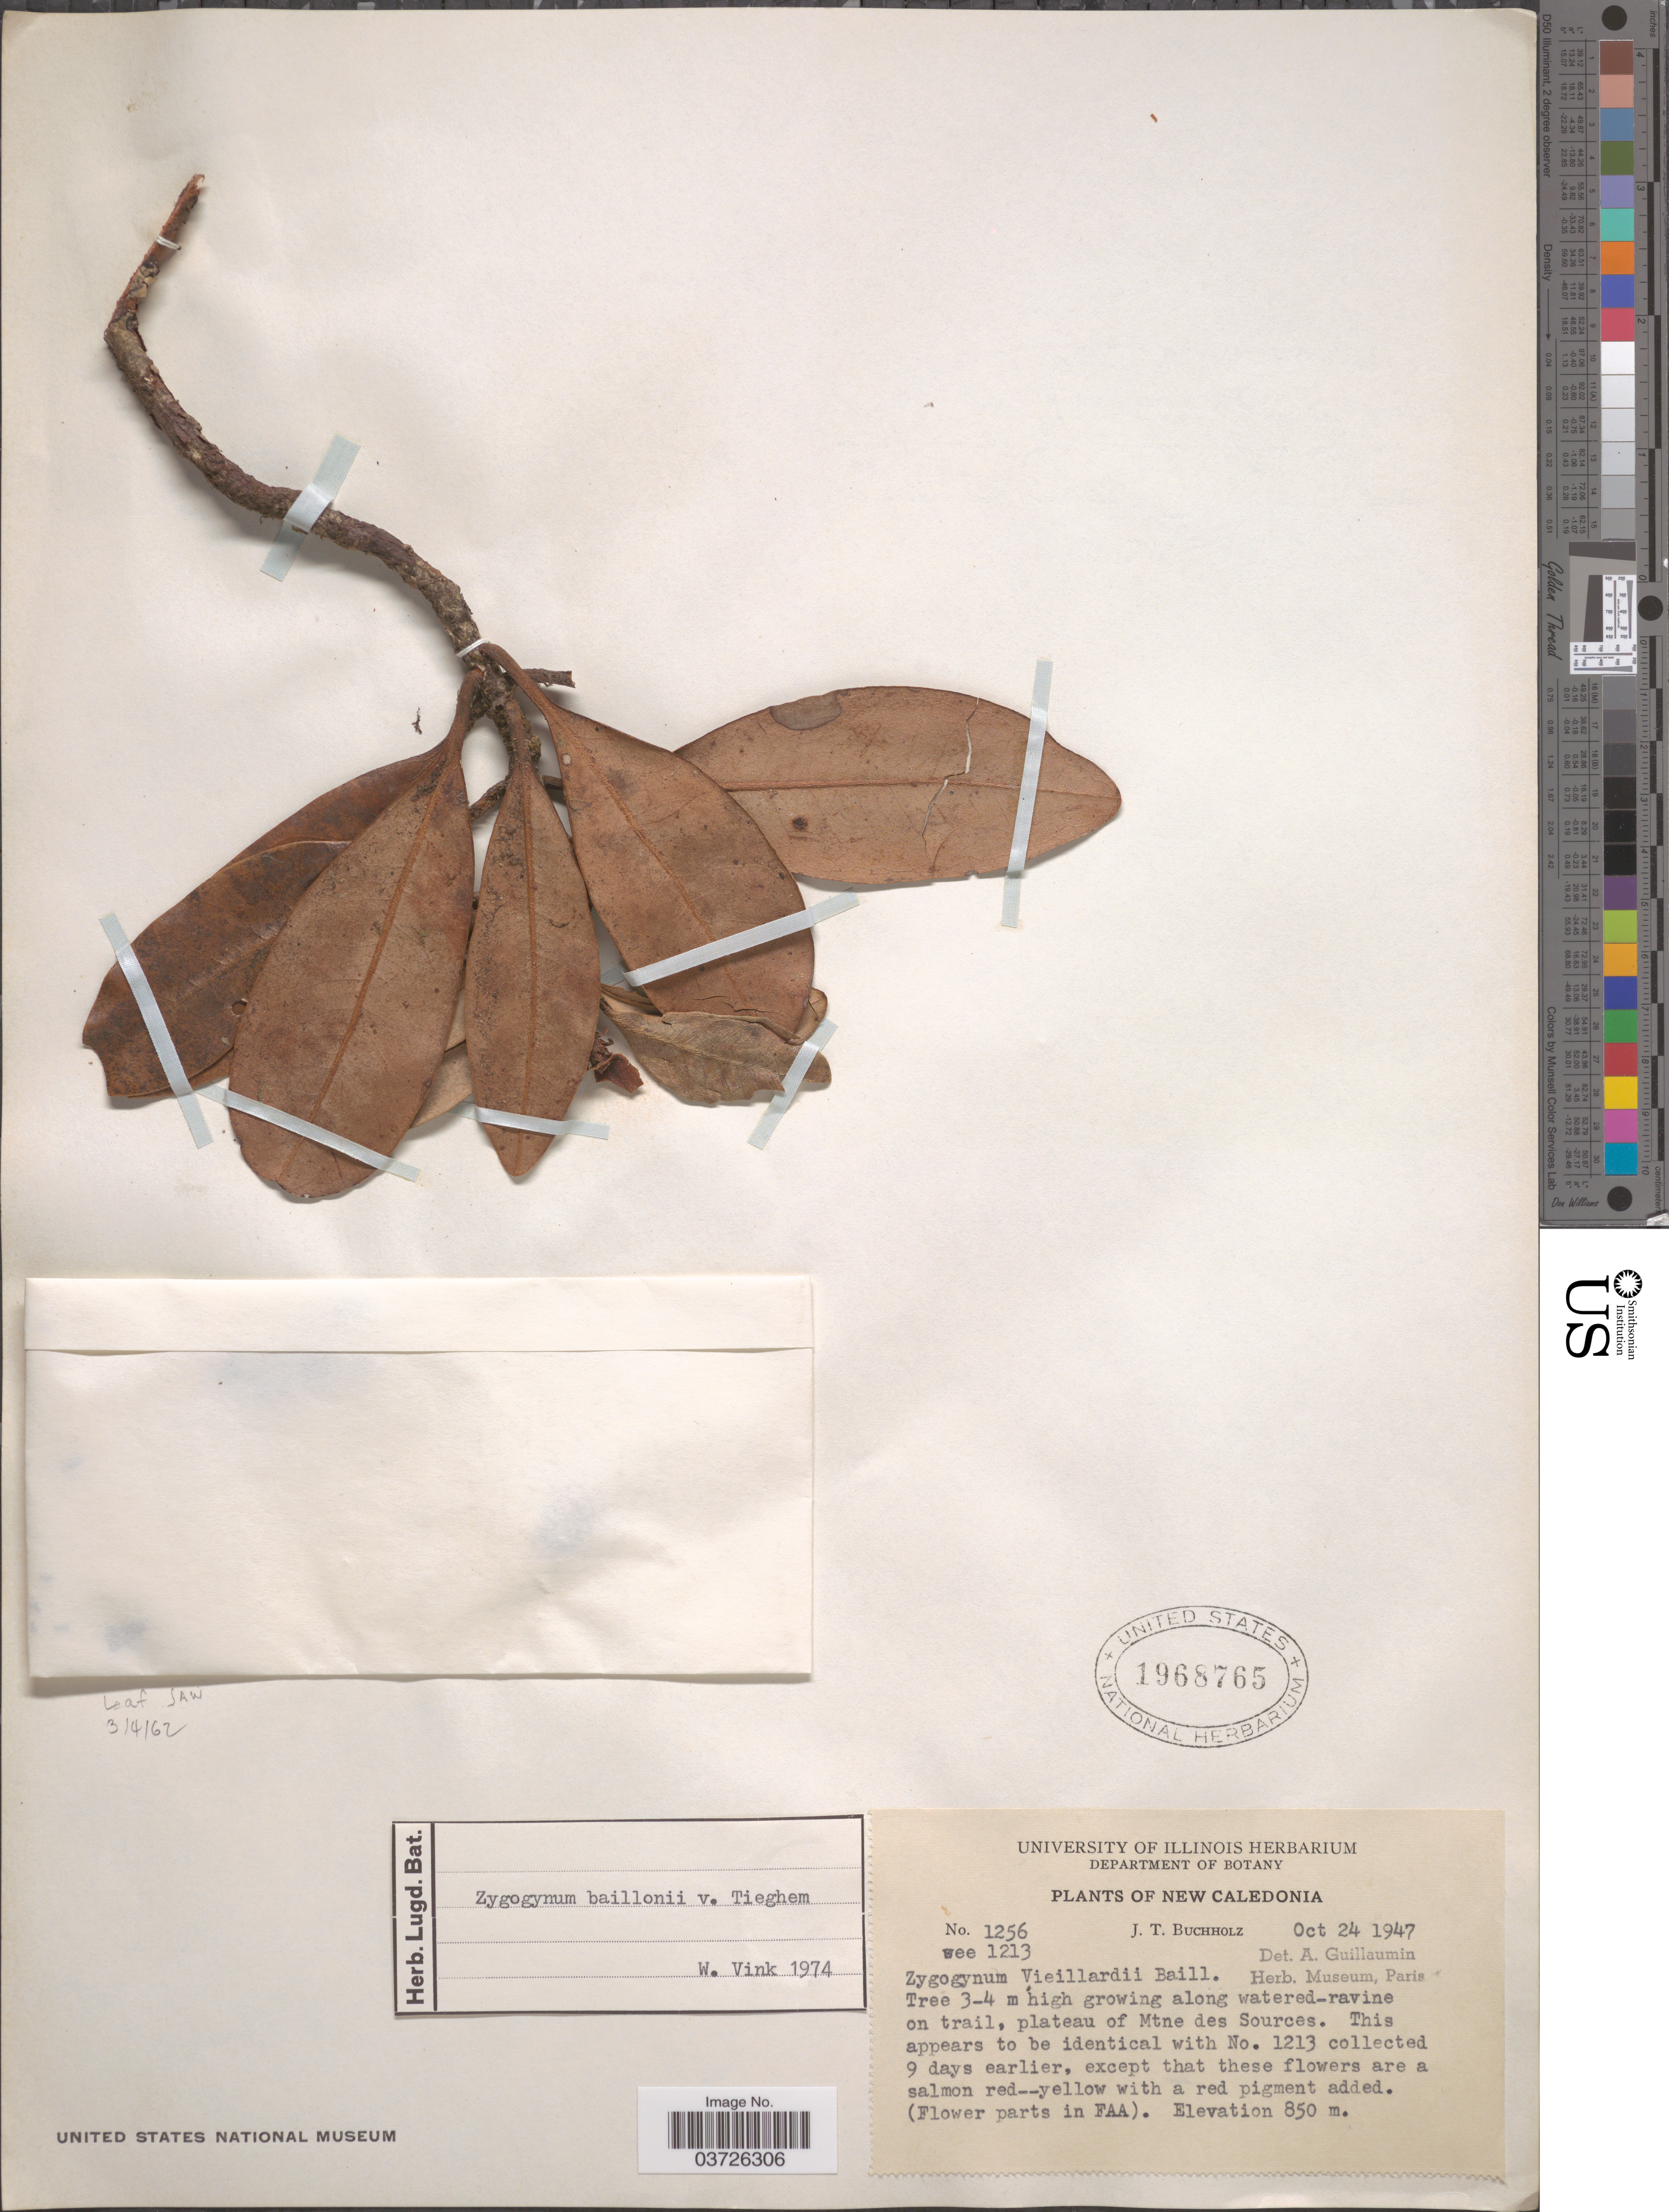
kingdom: Plantae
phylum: Tracheophyta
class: Magnoliopsida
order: Canellales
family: Winteraceae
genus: Zygogynum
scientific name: Zygogynum baillonii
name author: Tiegh.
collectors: J. T. Buchholz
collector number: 1256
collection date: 1947-10-24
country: New Caledonia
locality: Along watered-ravine on trail, plateau of Mtne des Sources.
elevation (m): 850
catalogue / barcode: US 1968765